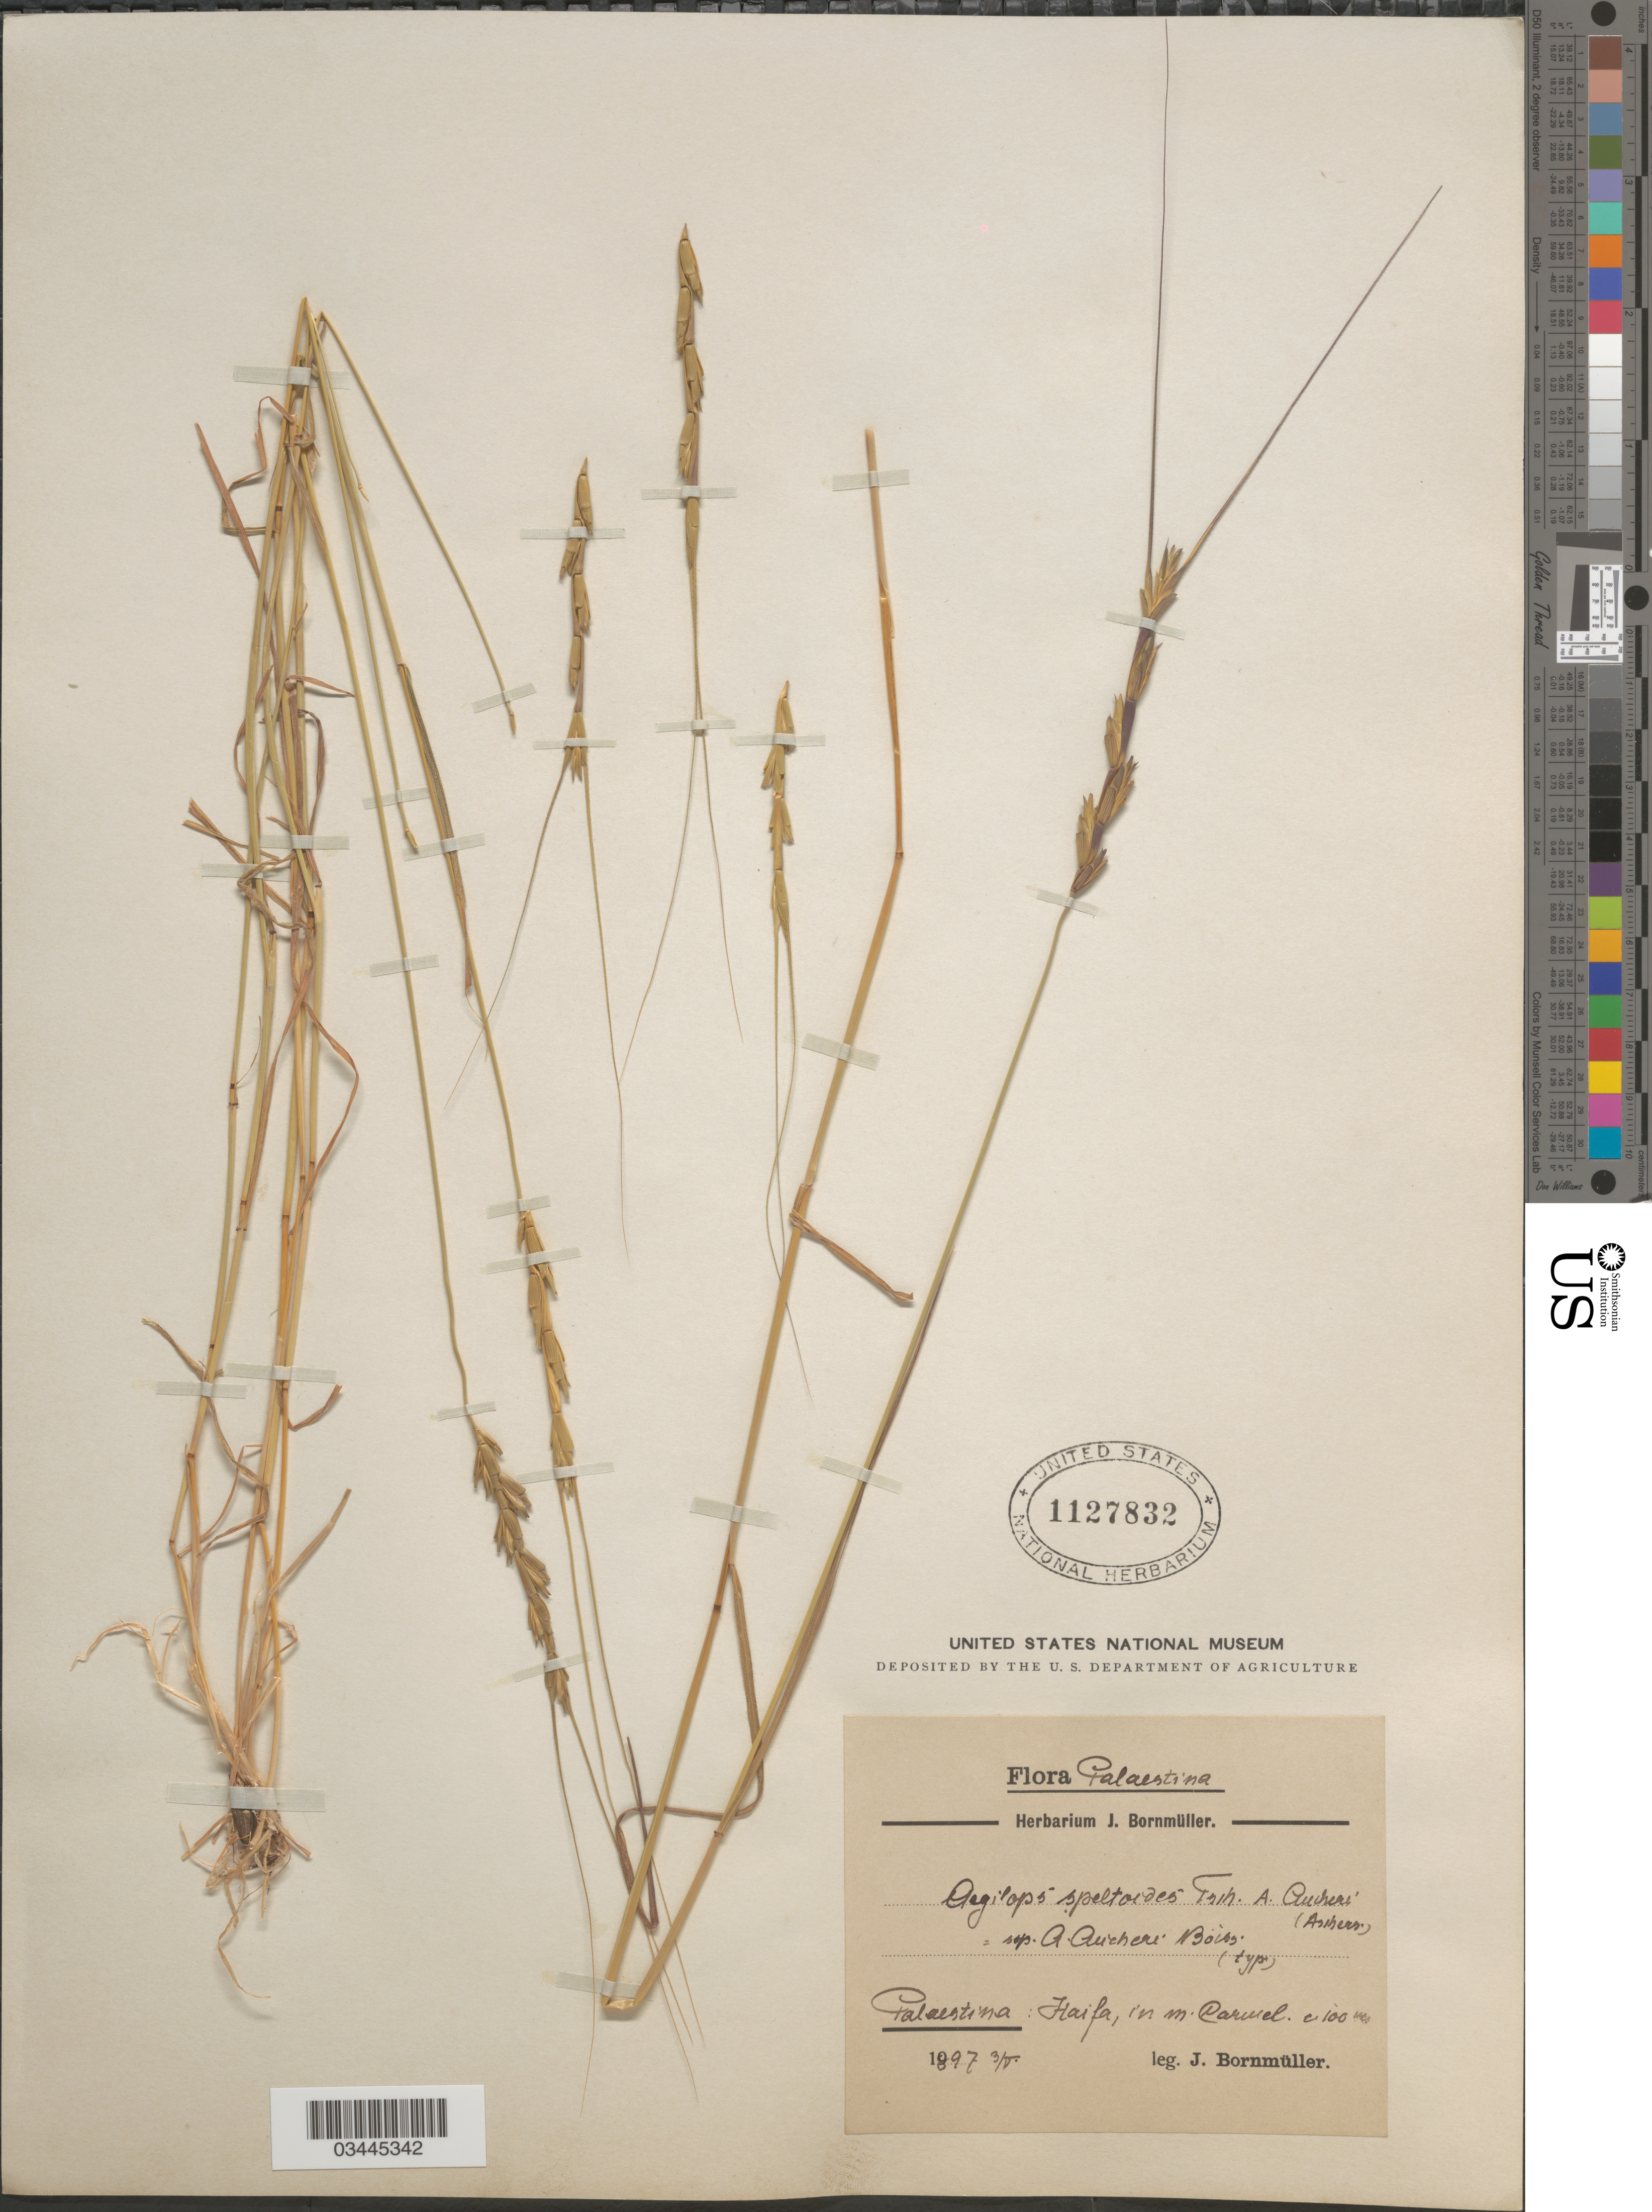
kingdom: Plantae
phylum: Tracheophyta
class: Liliopsida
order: Poales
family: Poaceae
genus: Aegilops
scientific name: Aegilops speltoides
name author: Tausch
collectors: J. Bornmüller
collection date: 1897-05-03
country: Israel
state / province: Haifa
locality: Palestina. In m. Carmel.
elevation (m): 100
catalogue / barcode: US 1127832